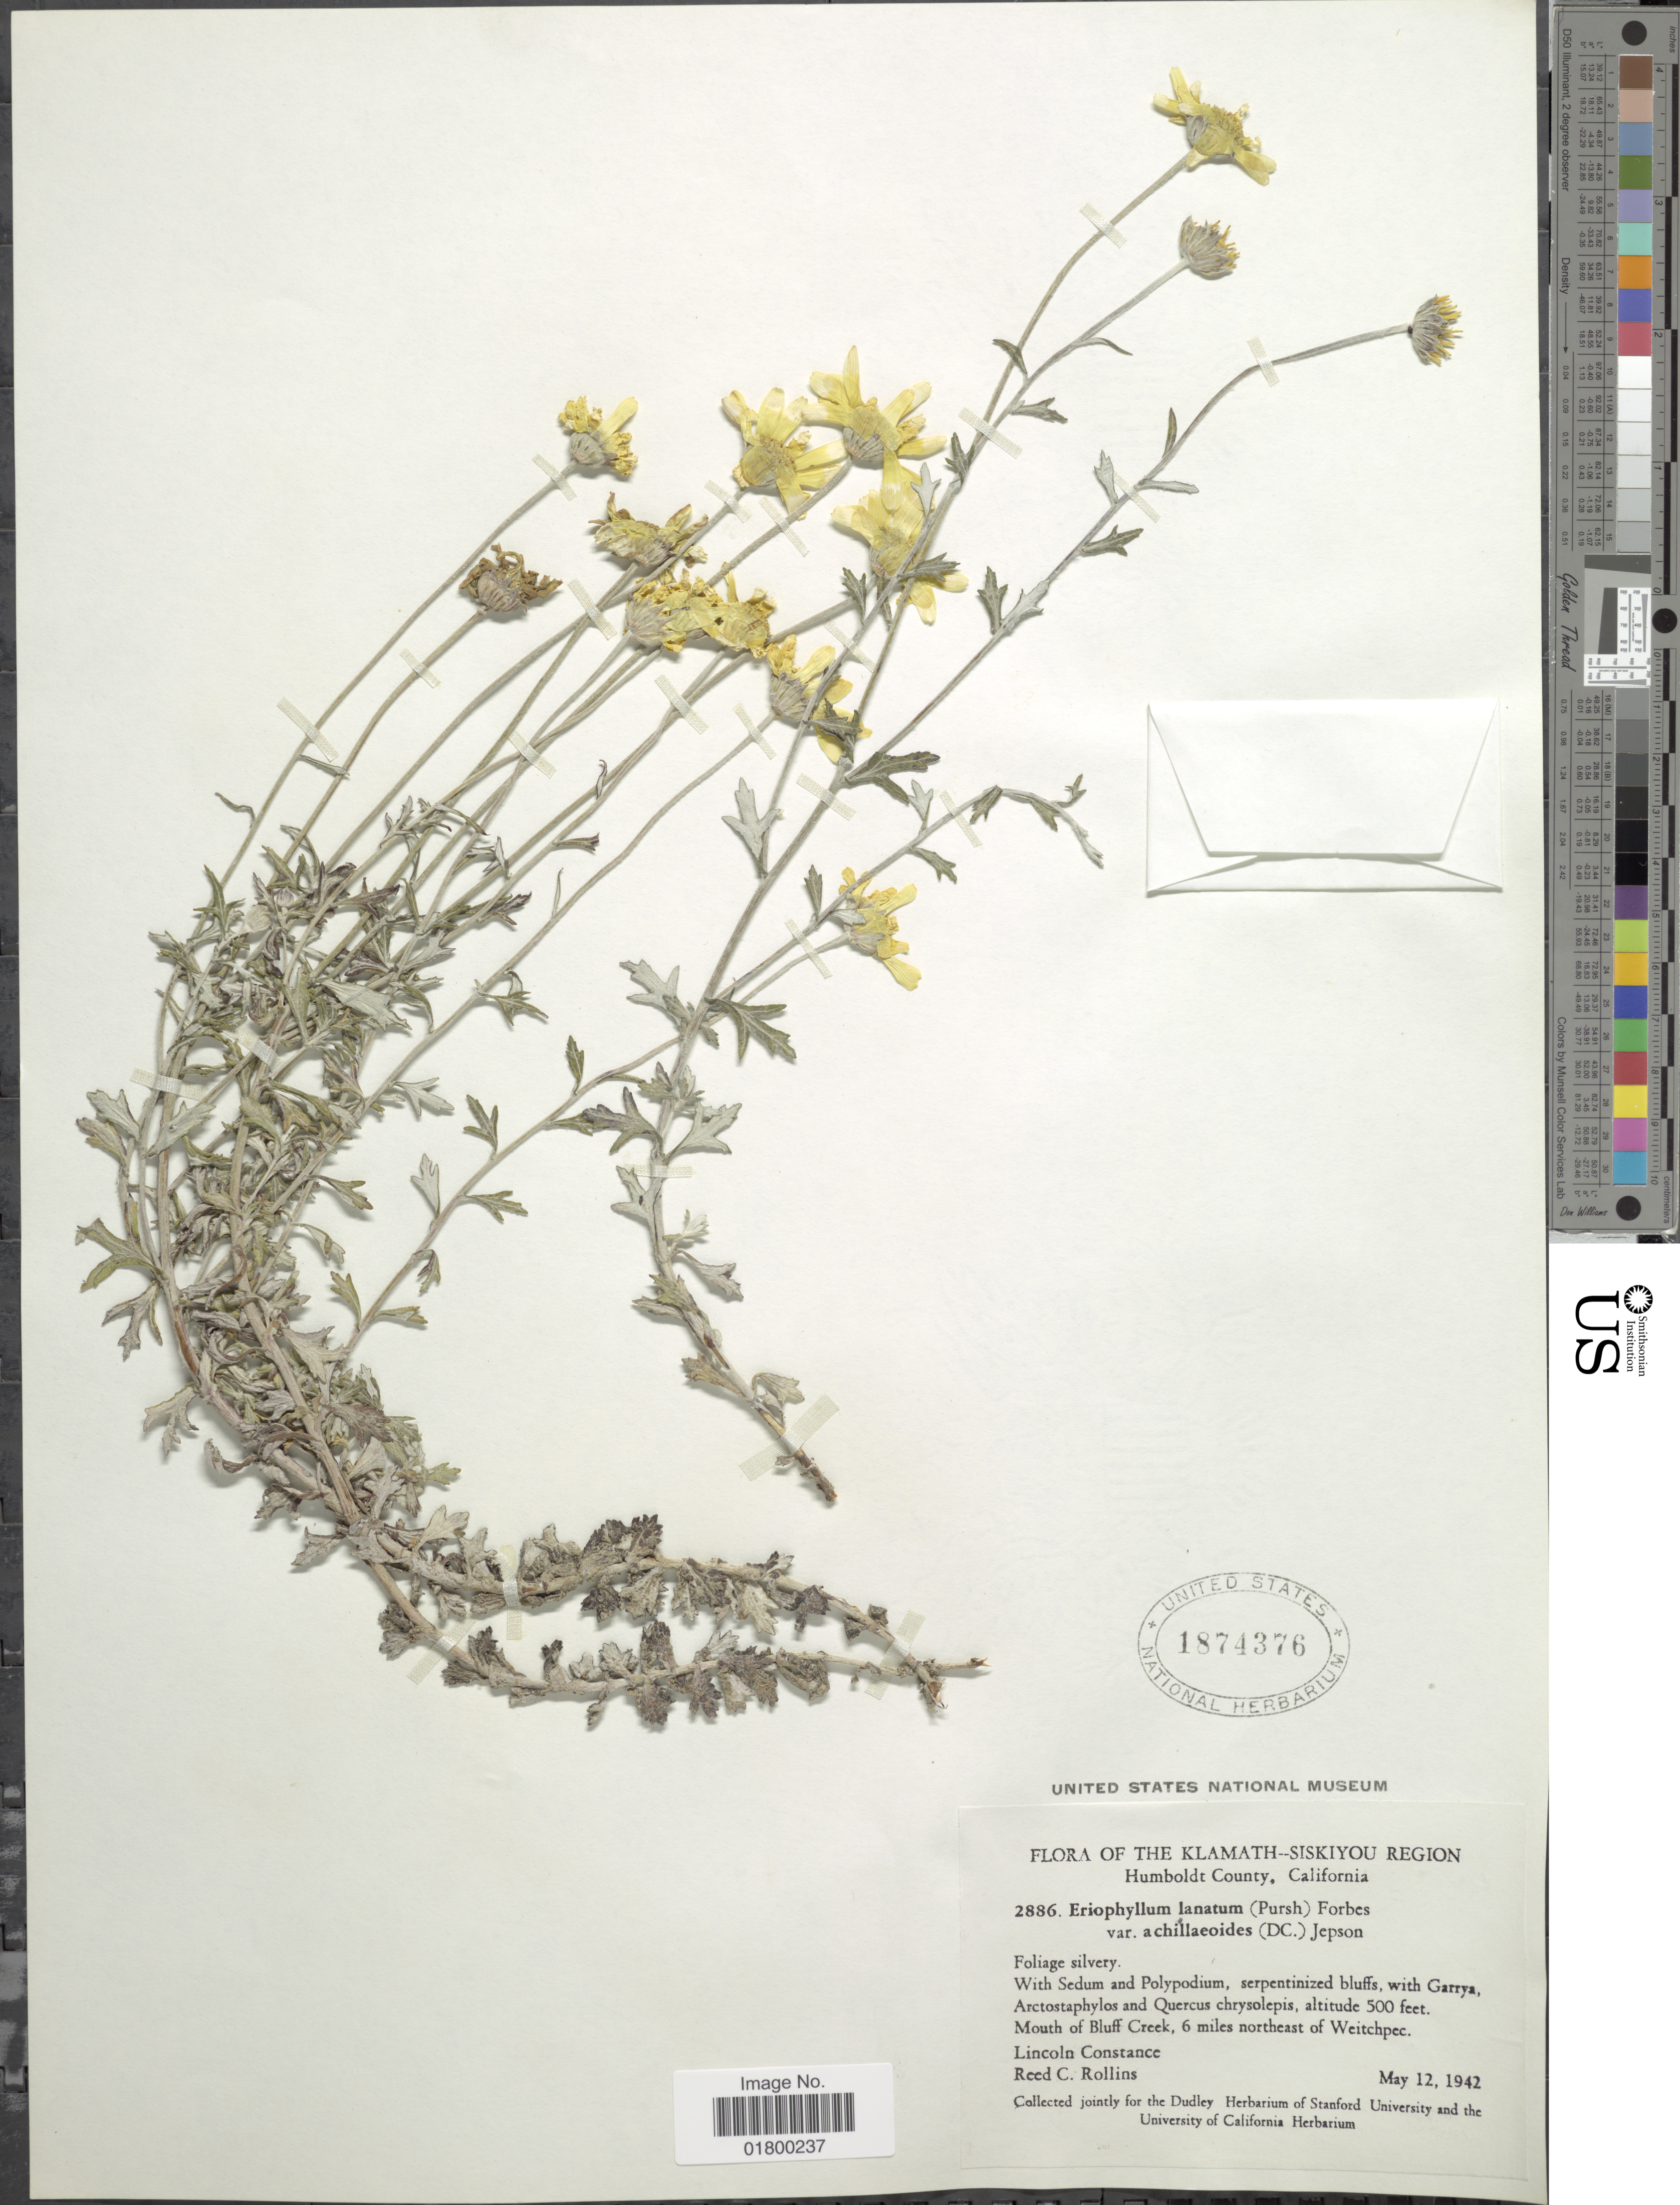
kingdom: Plantae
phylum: Tracheophyta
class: Magnoliopsida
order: Asterales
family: Asteraceae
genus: Eriophyllum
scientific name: Eriophyllum lanatum var. achillioides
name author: (DC.) Jeps.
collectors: L. Constance & R. C. Rollins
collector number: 2886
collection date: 1942-05-12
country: United States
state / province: California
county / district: Humboldt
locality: The Klamath, Siskiyou Region, Humboldt County, California, Mouth of Bluff Creek, 6 miles northeast of Weitchpec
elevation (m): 152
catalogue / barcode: US 1874376